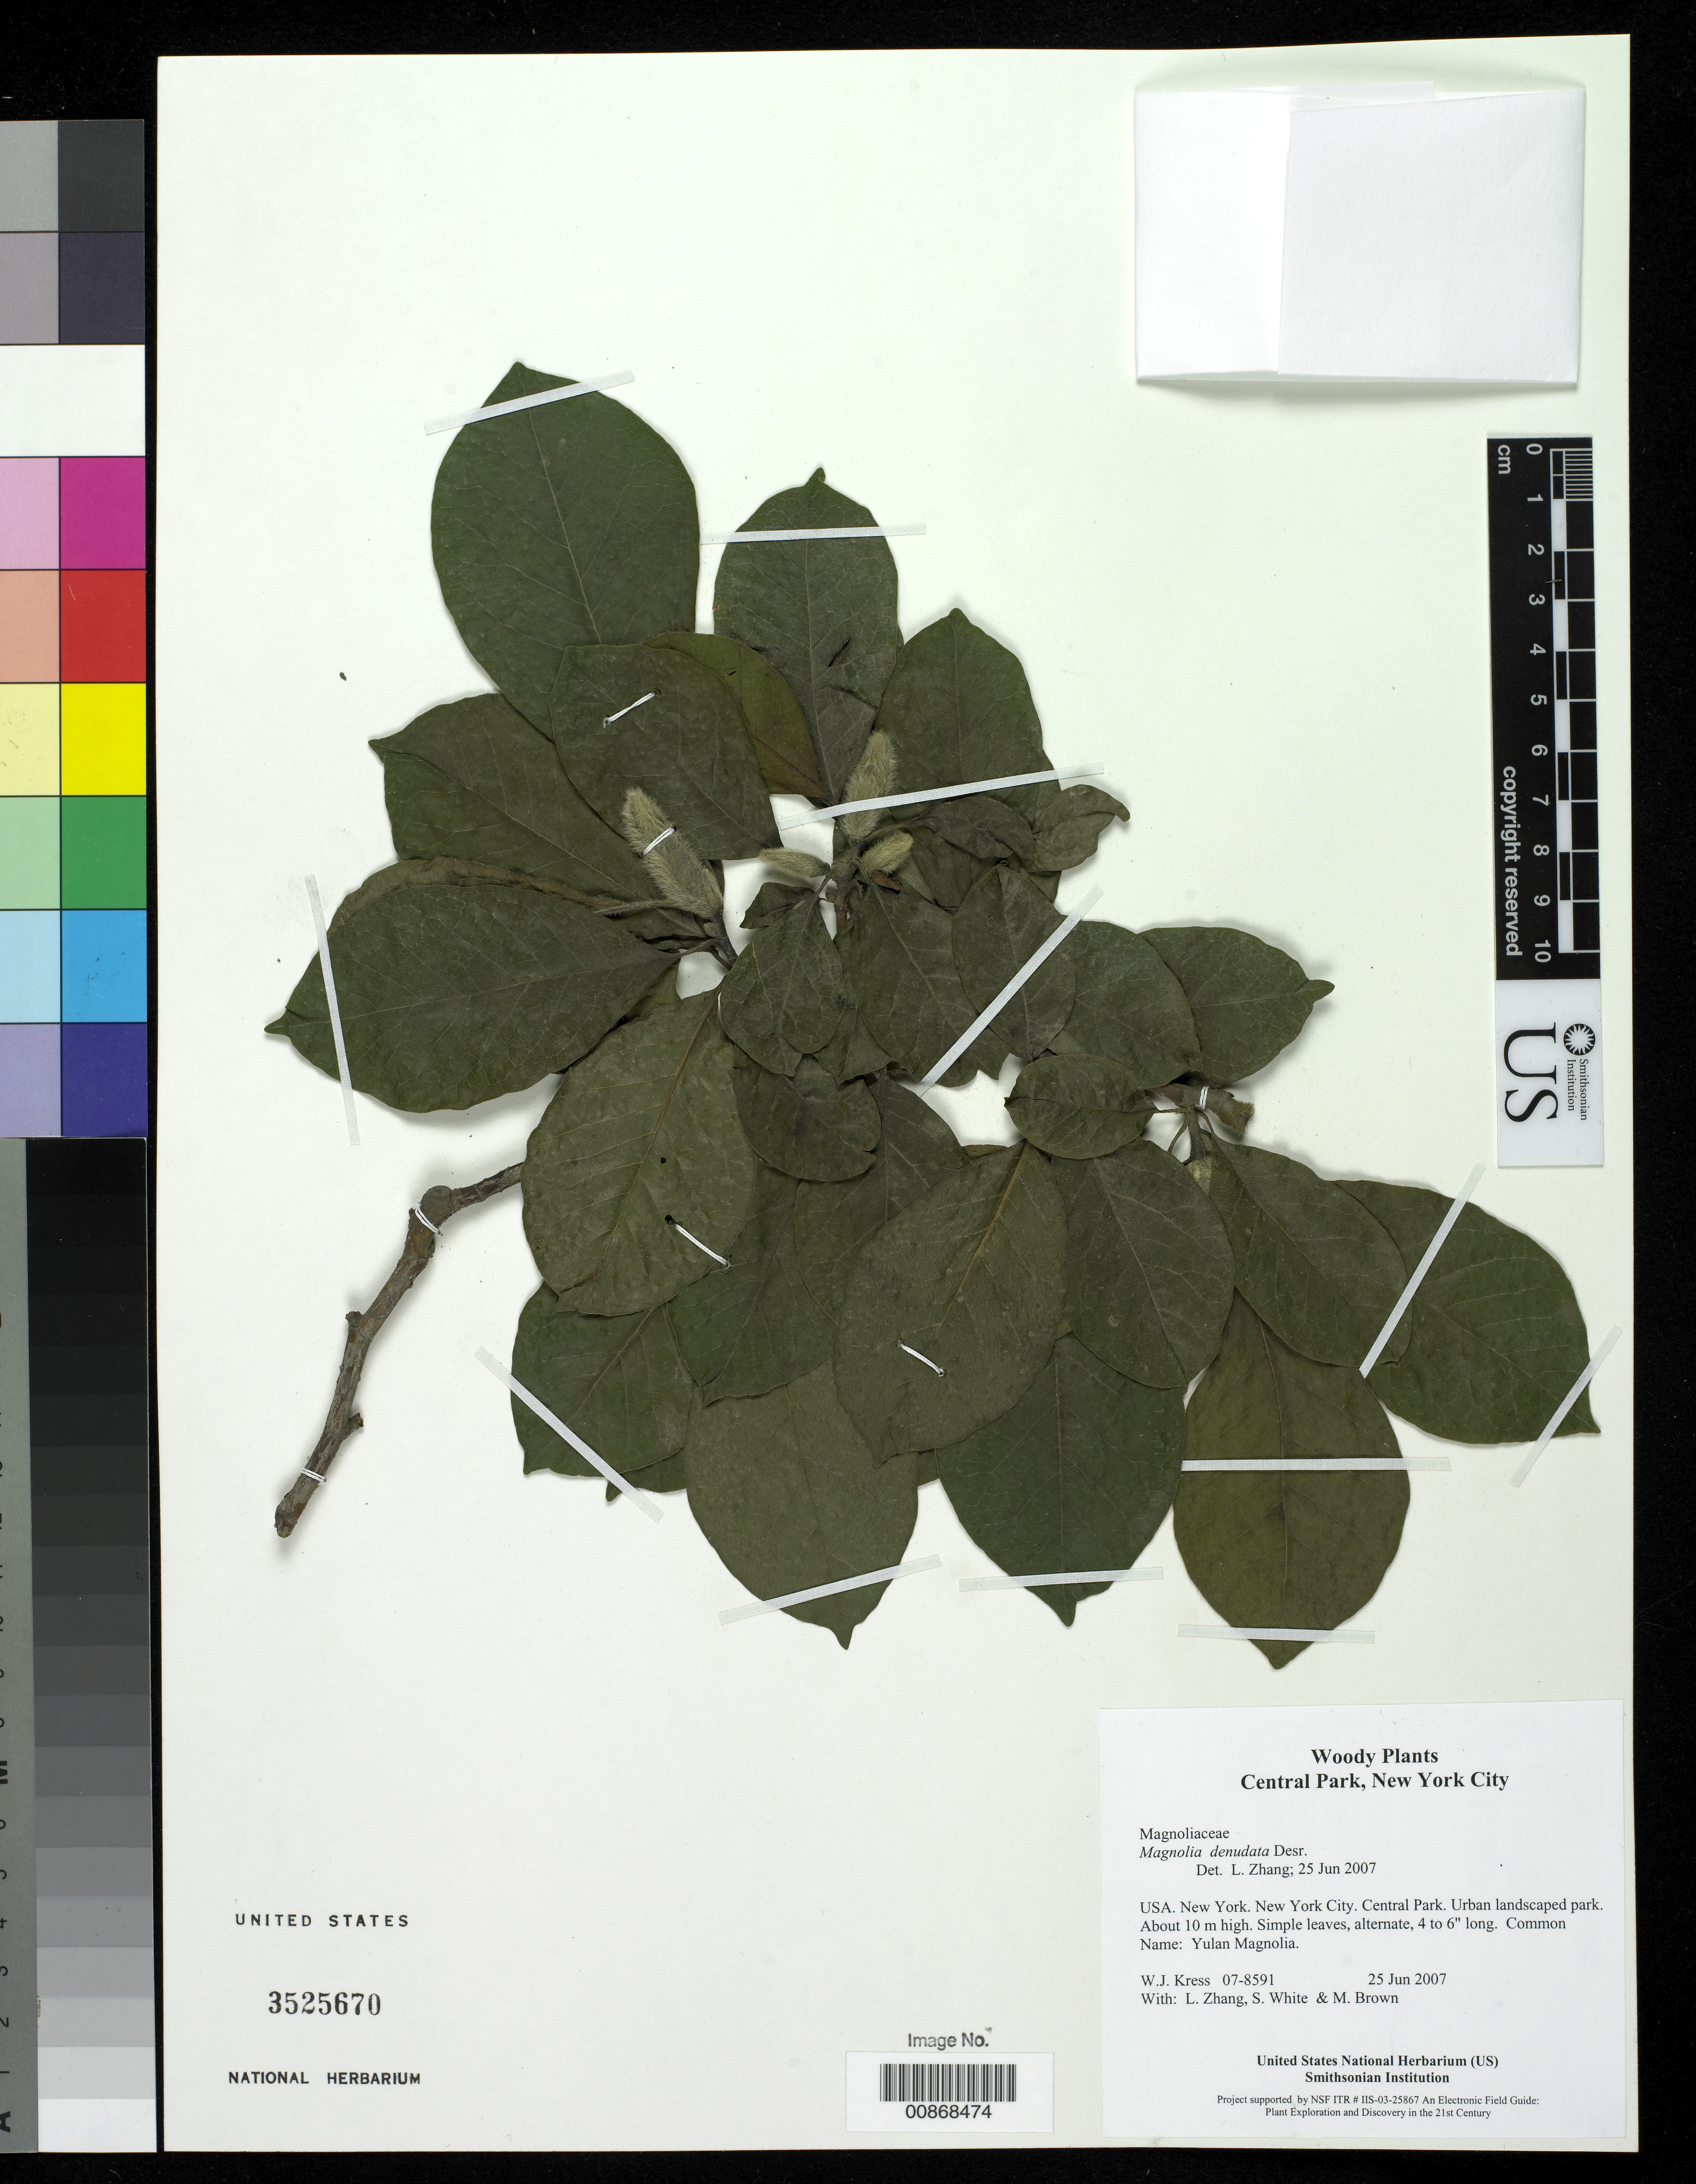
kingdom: Plantae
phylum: Tracheophyta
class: Magnoliopsida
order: Magnoliales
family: Magnoliaceae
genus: Magnolia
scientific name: Magnolia denudata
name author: Desr.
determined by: Zhang, L. B.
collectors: W. J. Kress, L. B. Zhang, S. White & M. Brown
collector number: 07-8591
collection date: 2007-06-25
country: United States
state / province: New York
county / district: New York City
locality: Central Park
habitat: Urban landscaped park.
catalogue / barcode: US 3525670